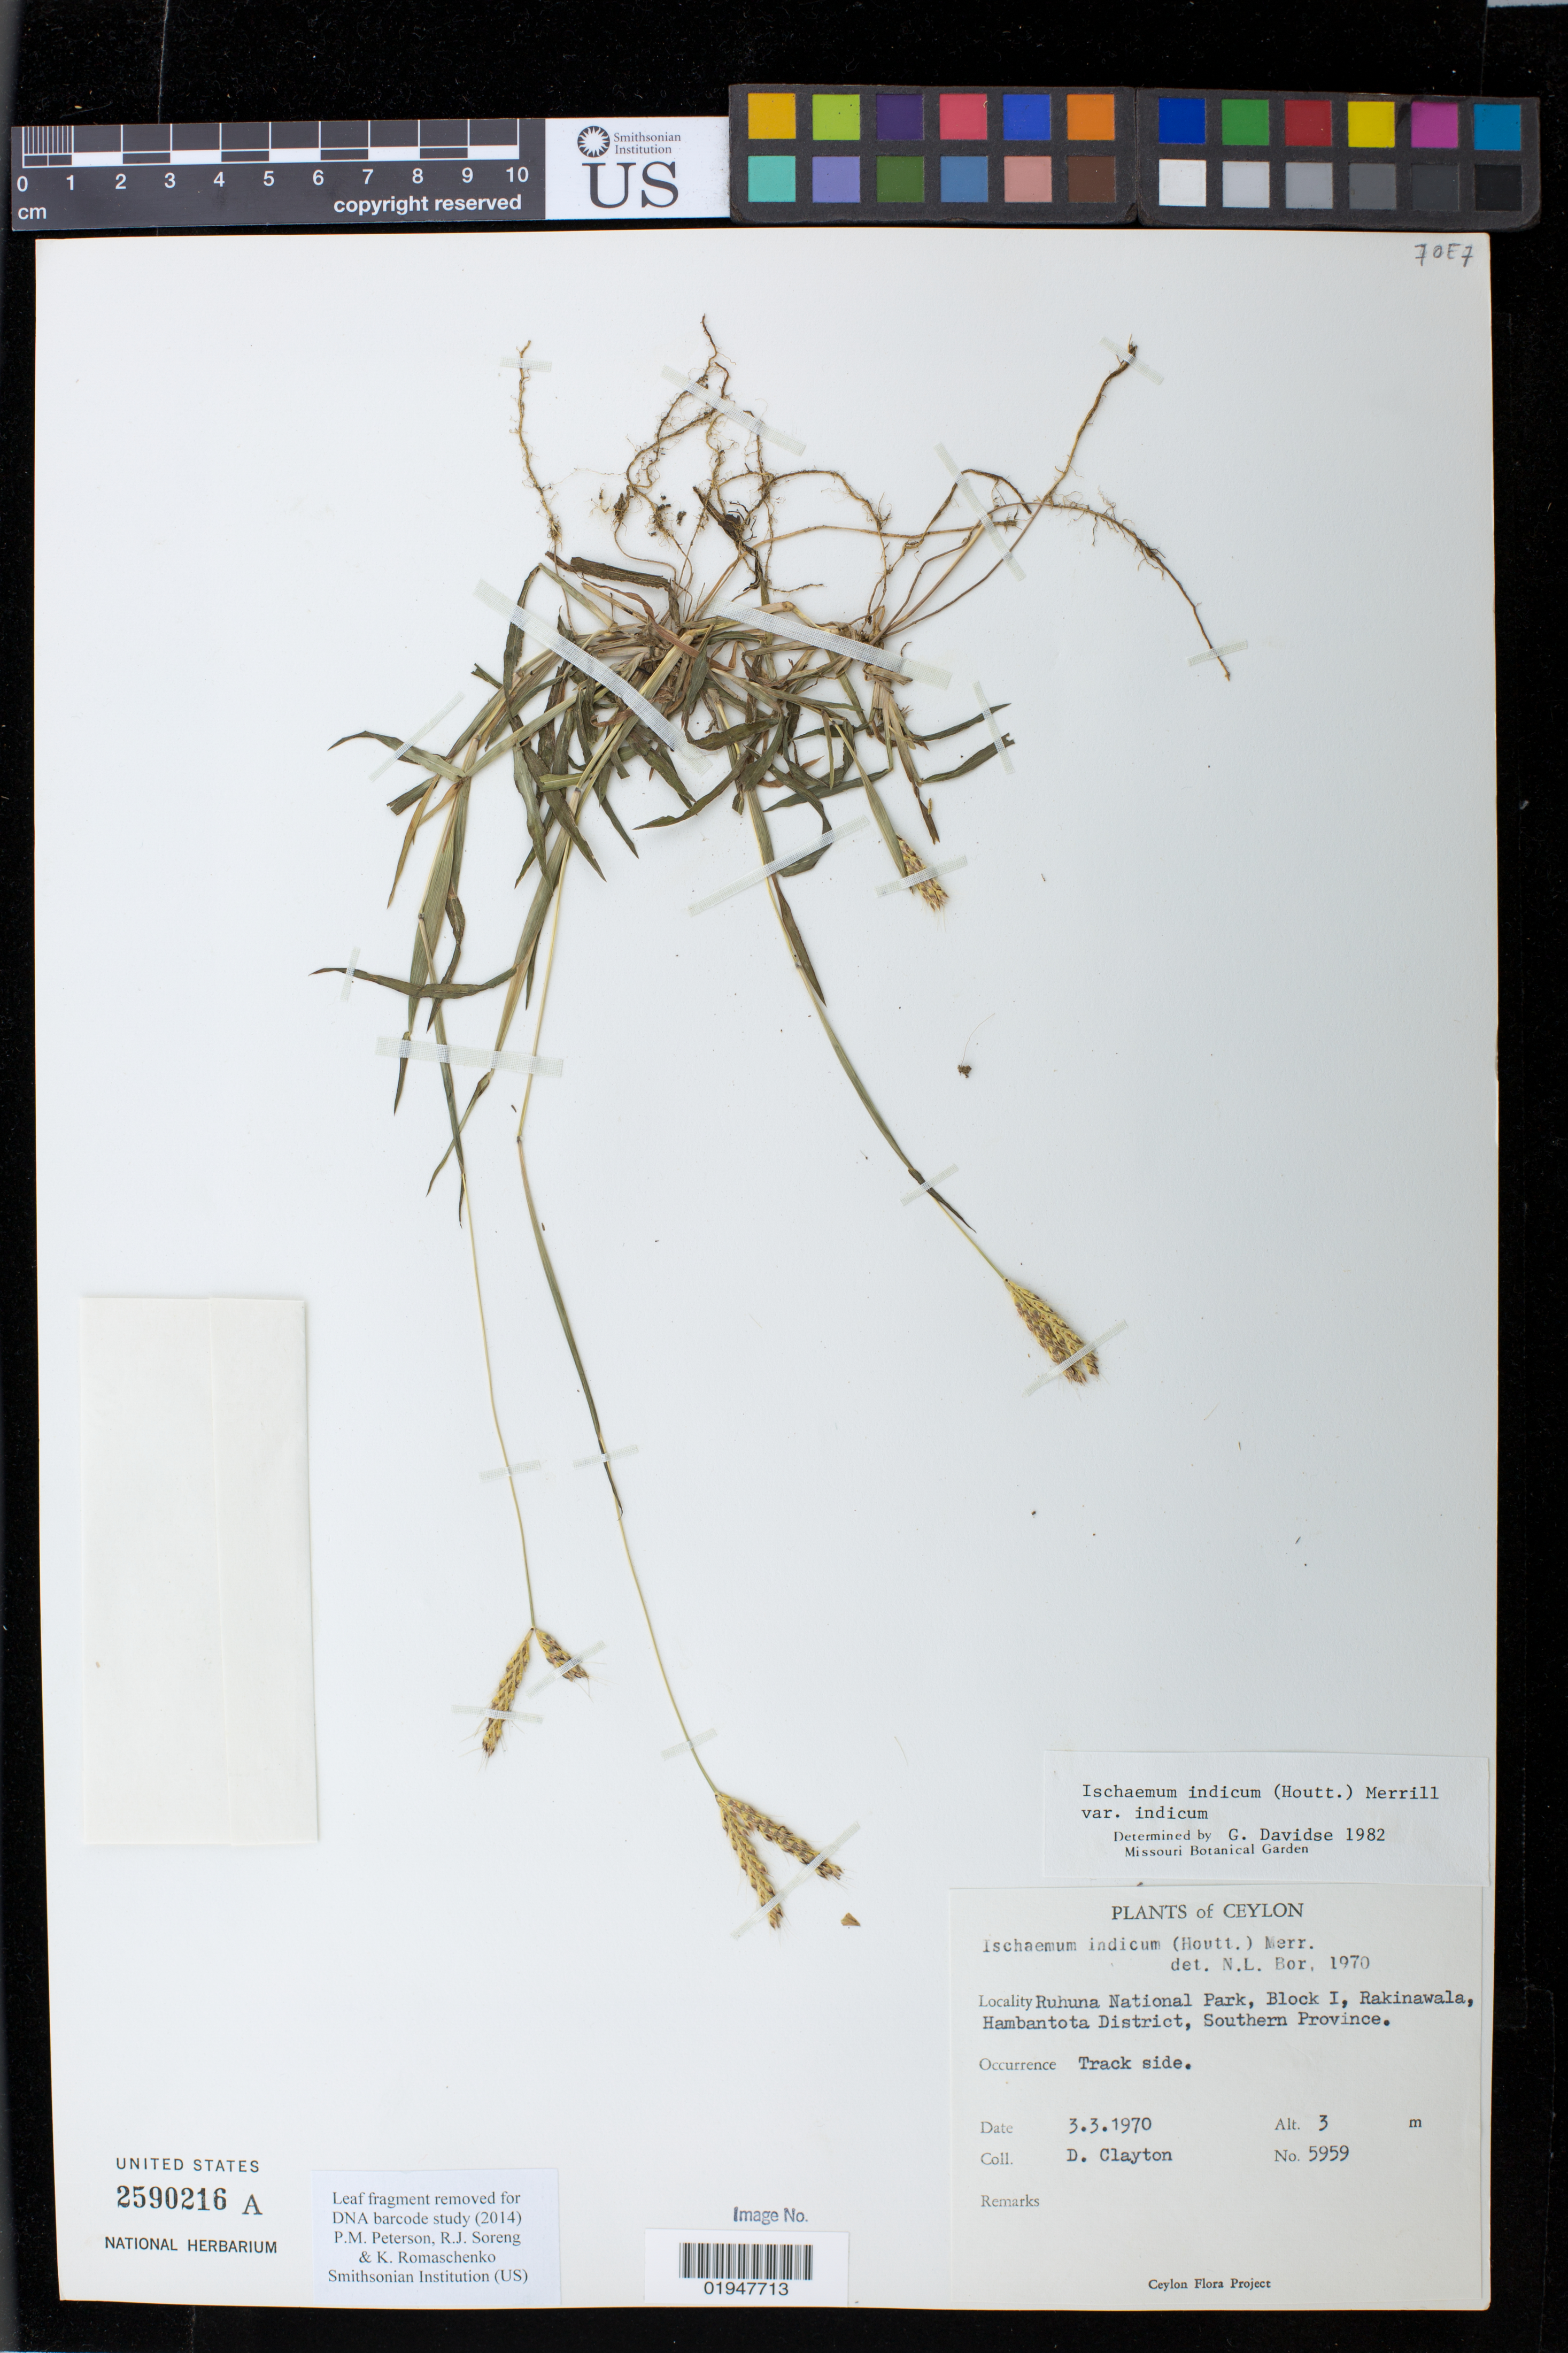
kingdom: Plantae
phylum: Tracheophyta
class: Liliopsida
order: Poales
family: Poaceae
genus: Ischaemum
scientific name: Ischaemum indicum var. indicum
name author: (Houtt.) Merrill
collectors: D. Clayton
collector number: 5959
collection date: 1970-03-03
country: Sri Lanka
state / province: Southern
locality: Ruhuna National Park, Block I, Rakinawala, Hambantota District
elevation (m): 3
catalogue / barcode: US 2590216A